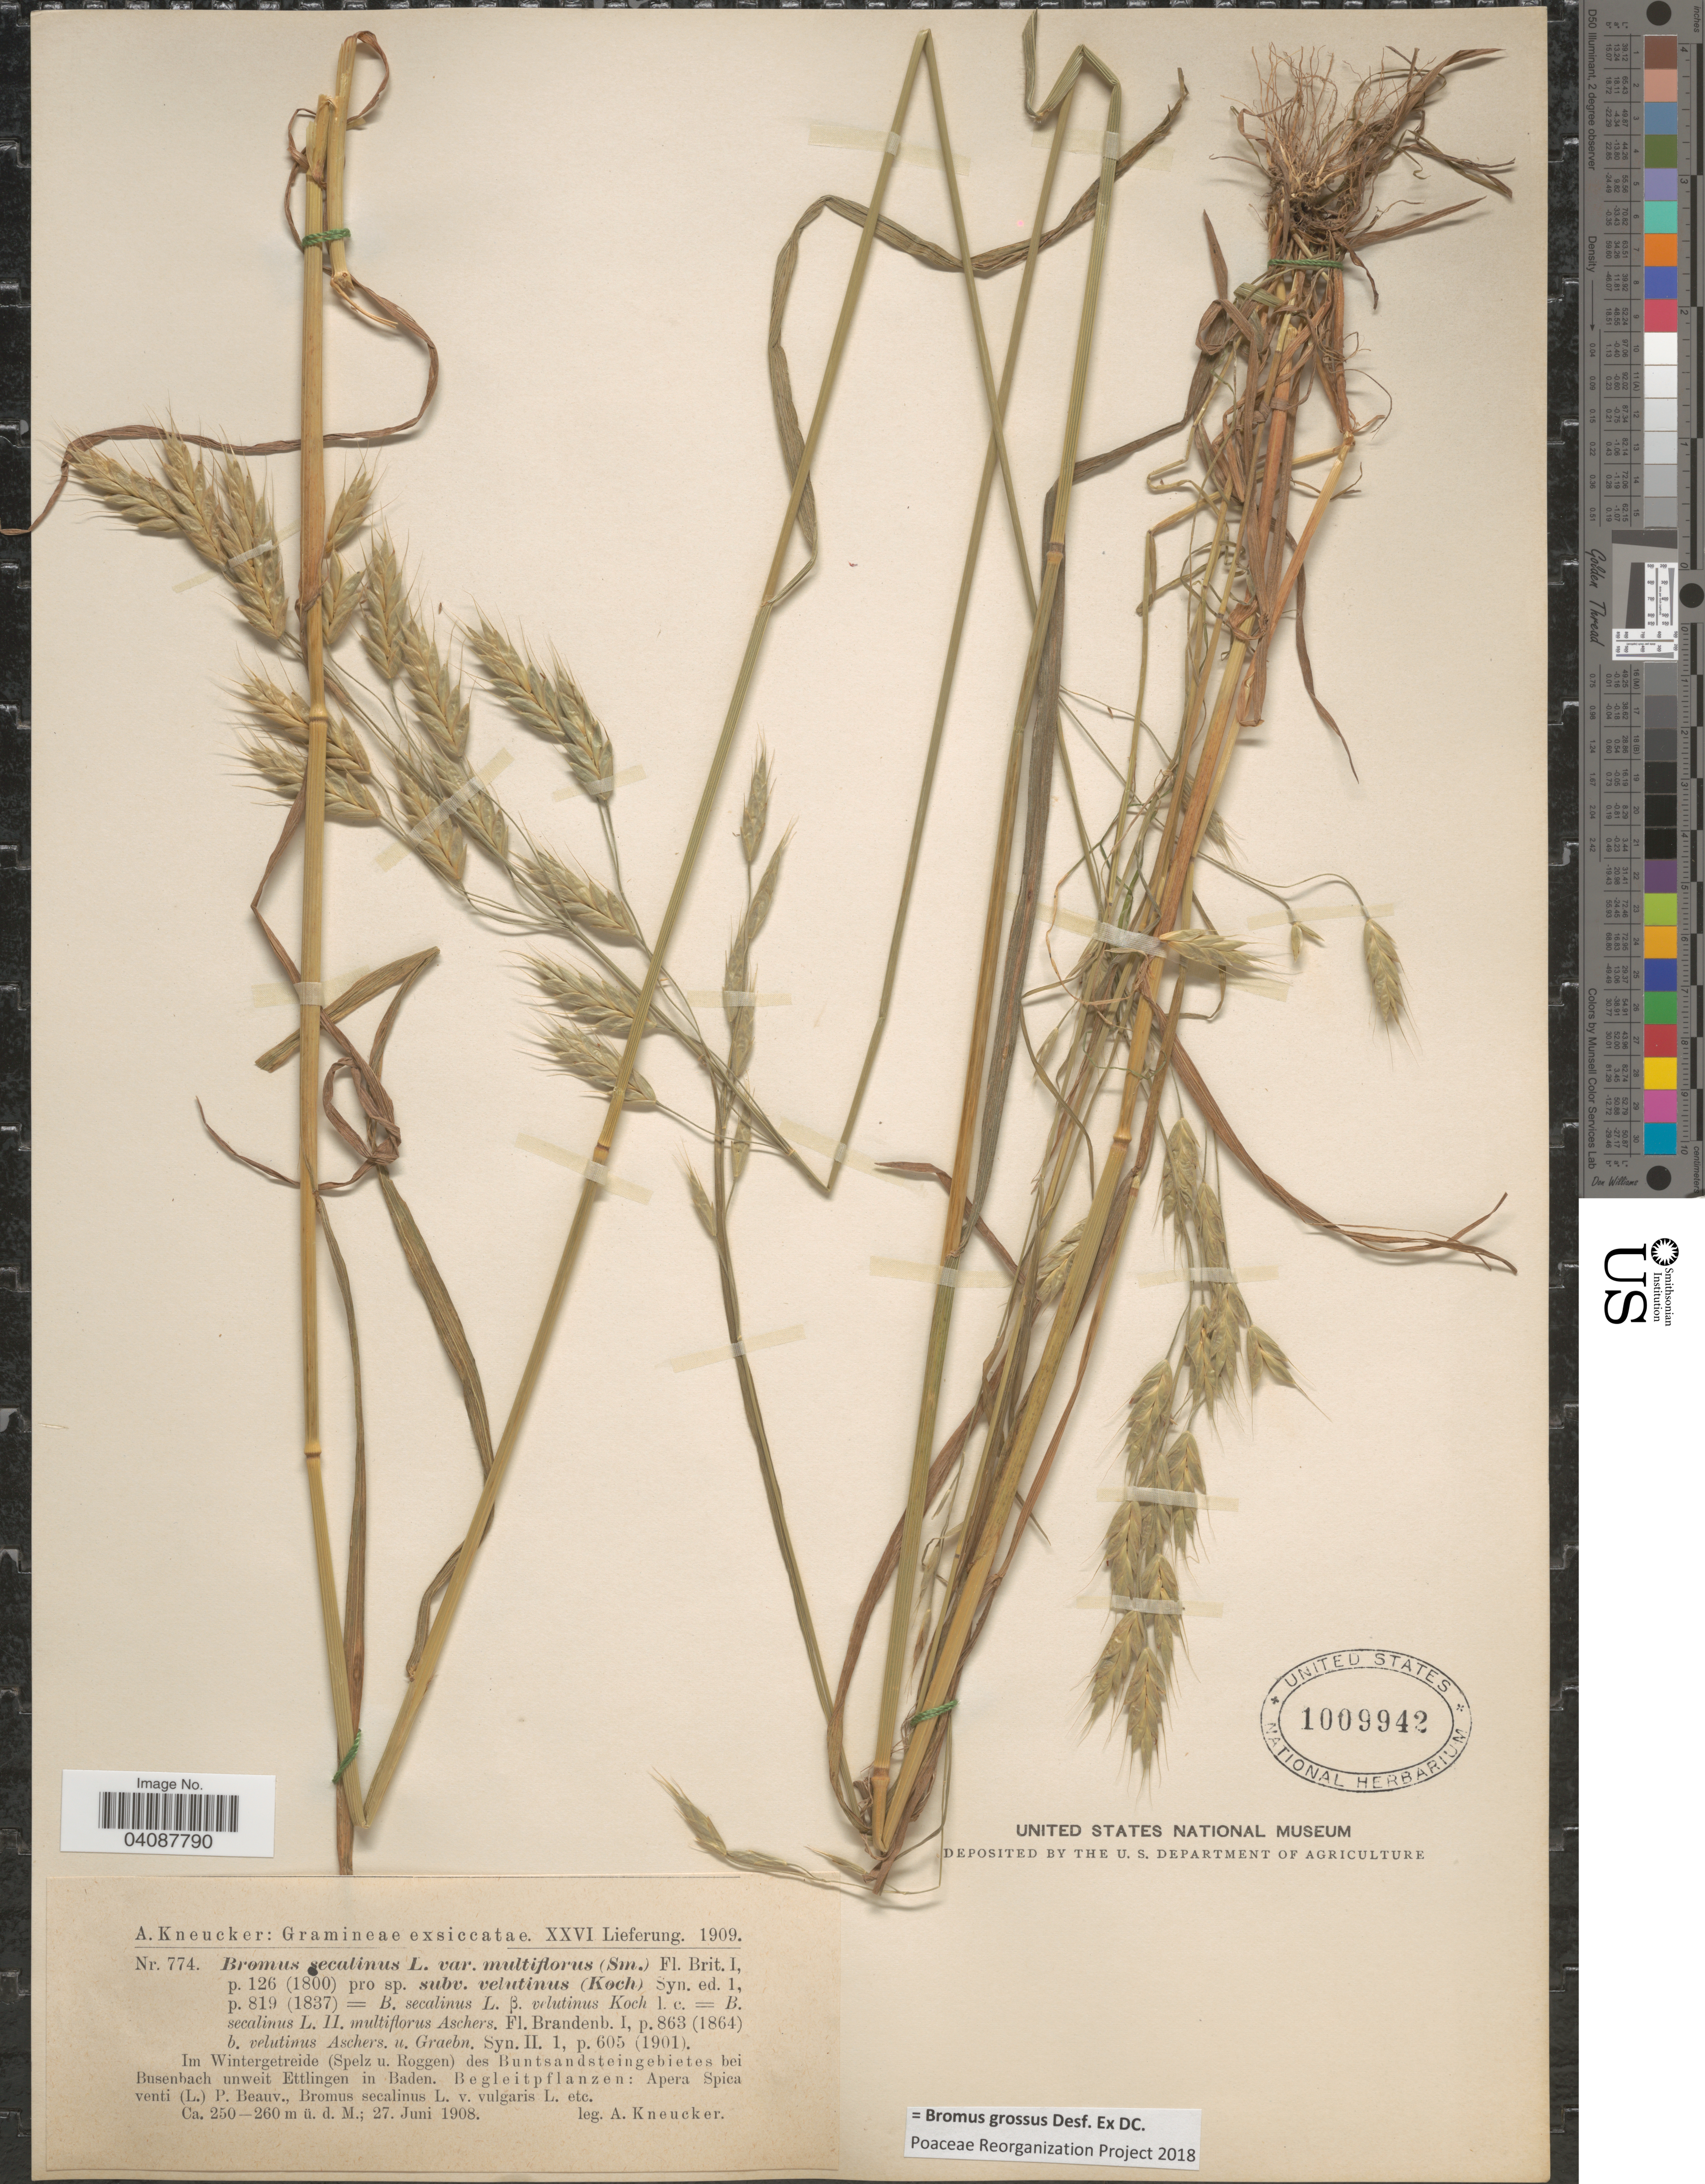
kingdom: Plantae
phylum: Tracheophyta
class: Liliopsida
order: Poales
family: Poaceae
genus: Bromus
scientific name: Bromus grossus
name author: Desf. ex DC.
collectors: A. Kneucker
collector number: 774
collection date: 1908-06-27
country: Germany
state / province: Baden-Württemberg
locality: Im wintergetreide (Spelz u. Roggen) des Buntsandsteingebietes bei Busenbach unweit Ettlingen in Baden.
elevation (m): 250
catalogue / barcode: US 1009942